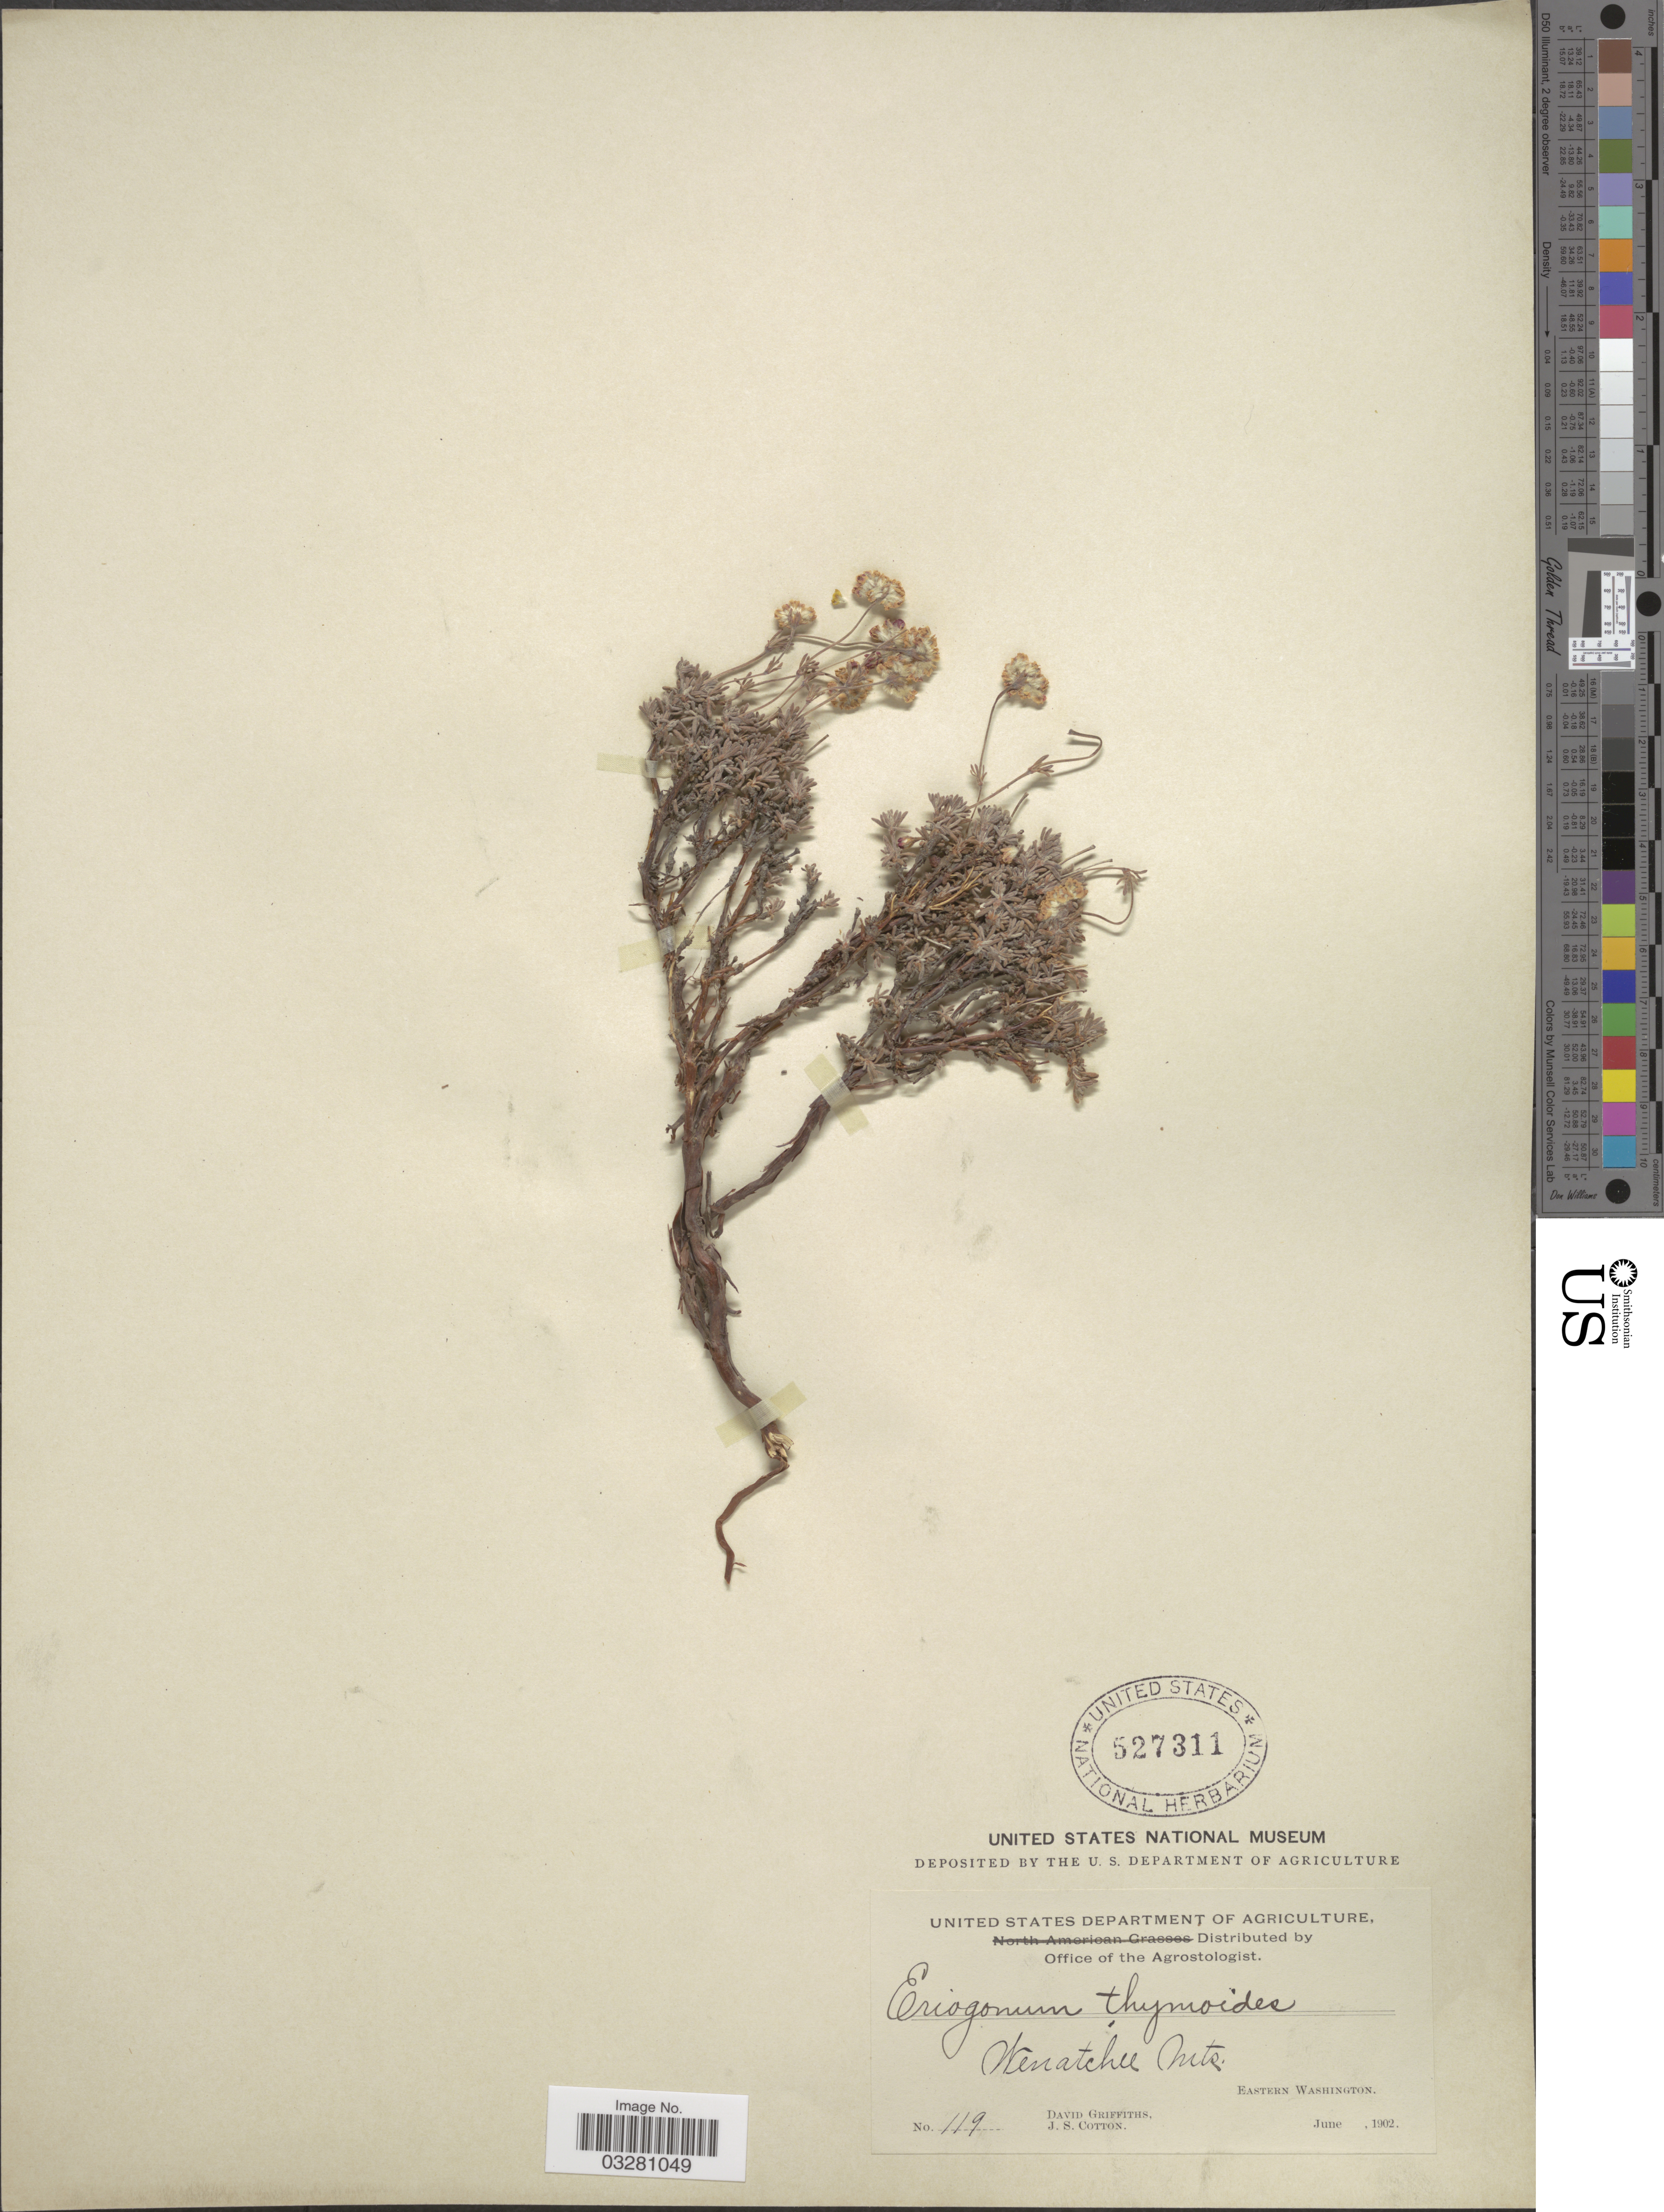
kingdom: Plantae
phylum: Tracheophyta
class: Magnoliopsida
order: Caryophyllales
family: Polygonaceae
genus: Eriogonum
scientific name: Eriogonum thymoides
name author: Benth. in DC.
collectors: D. Griffiths & J. S. Cotton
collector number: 119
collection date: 1902-06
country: United States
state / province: Washington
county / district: Chelan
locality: Wenatchee Mts. Eastern Washington.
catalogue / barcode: US 527311